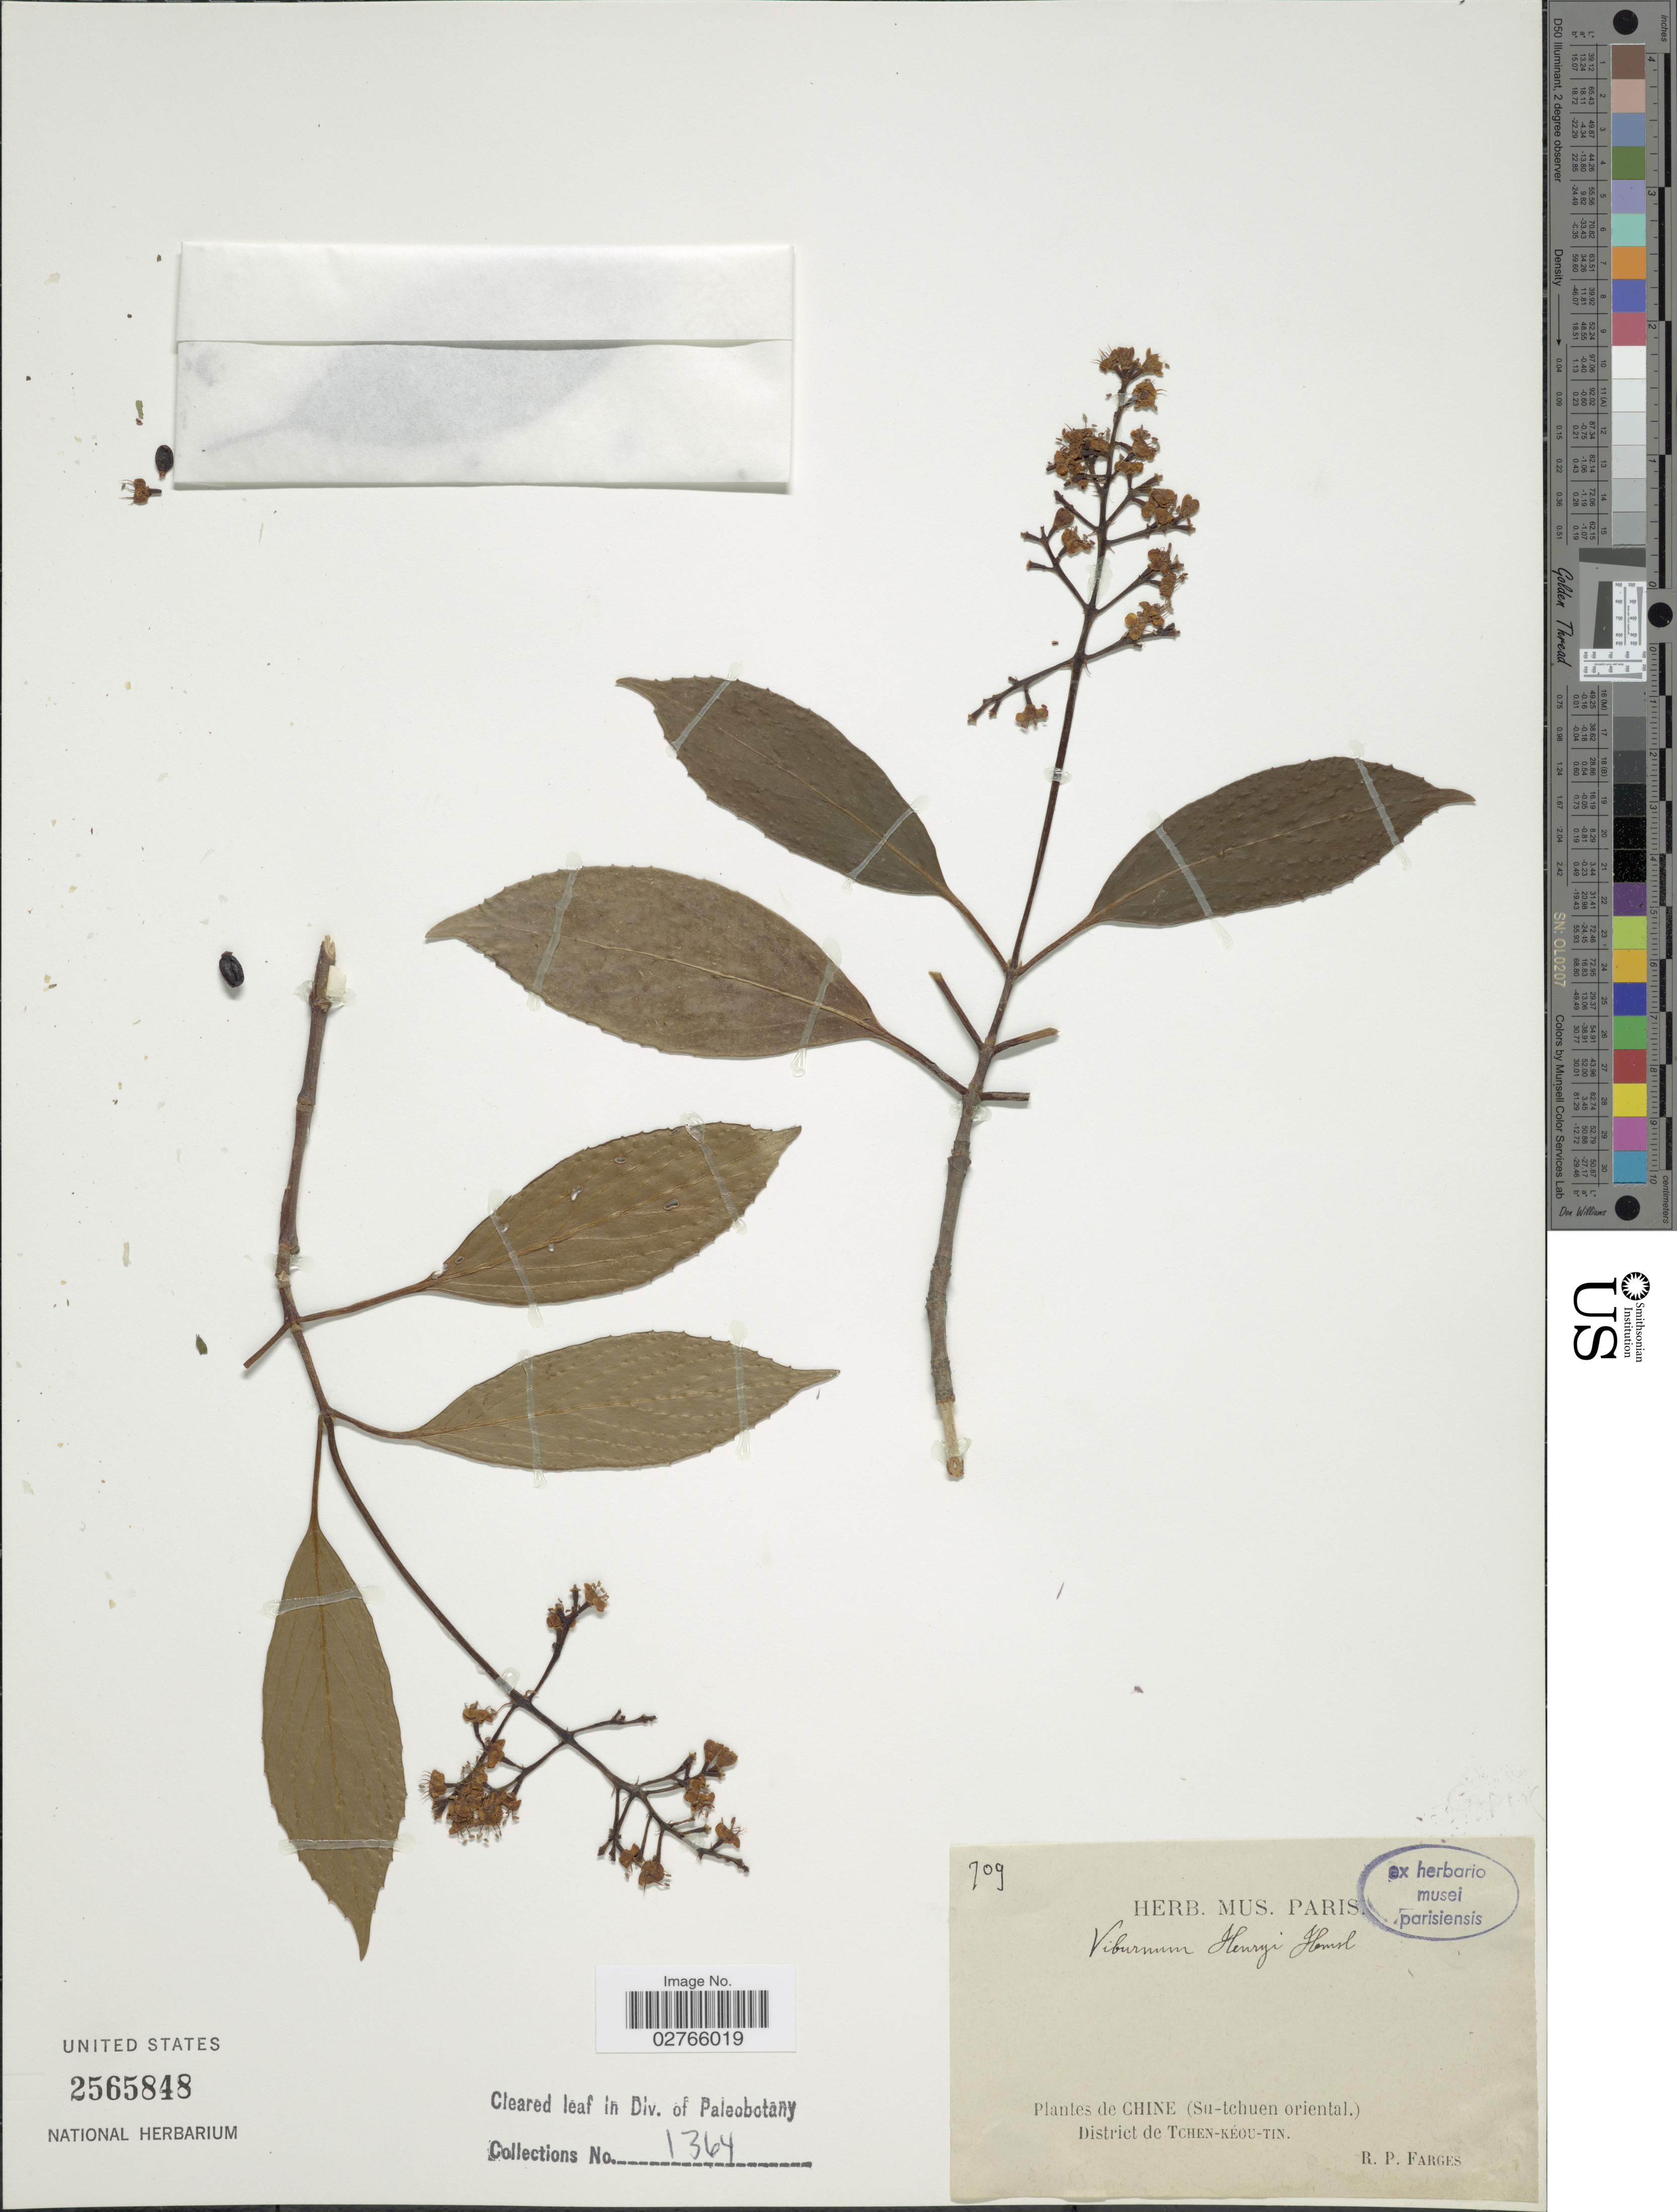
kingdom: Plantae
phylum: Tracheophyta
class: Magnoliopsida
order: Dipsacales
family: Viburnaceae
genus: Viburnum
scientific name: Viburnum henryi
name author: Hemsl. in F.B. Forbes & Hemsl.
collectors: P. G. Farges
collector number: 709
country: China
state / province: Sichuan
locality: Chine, (Su-tchuen oriental), District de Tchen-Kéou-Tin.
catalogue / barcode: US 2565848